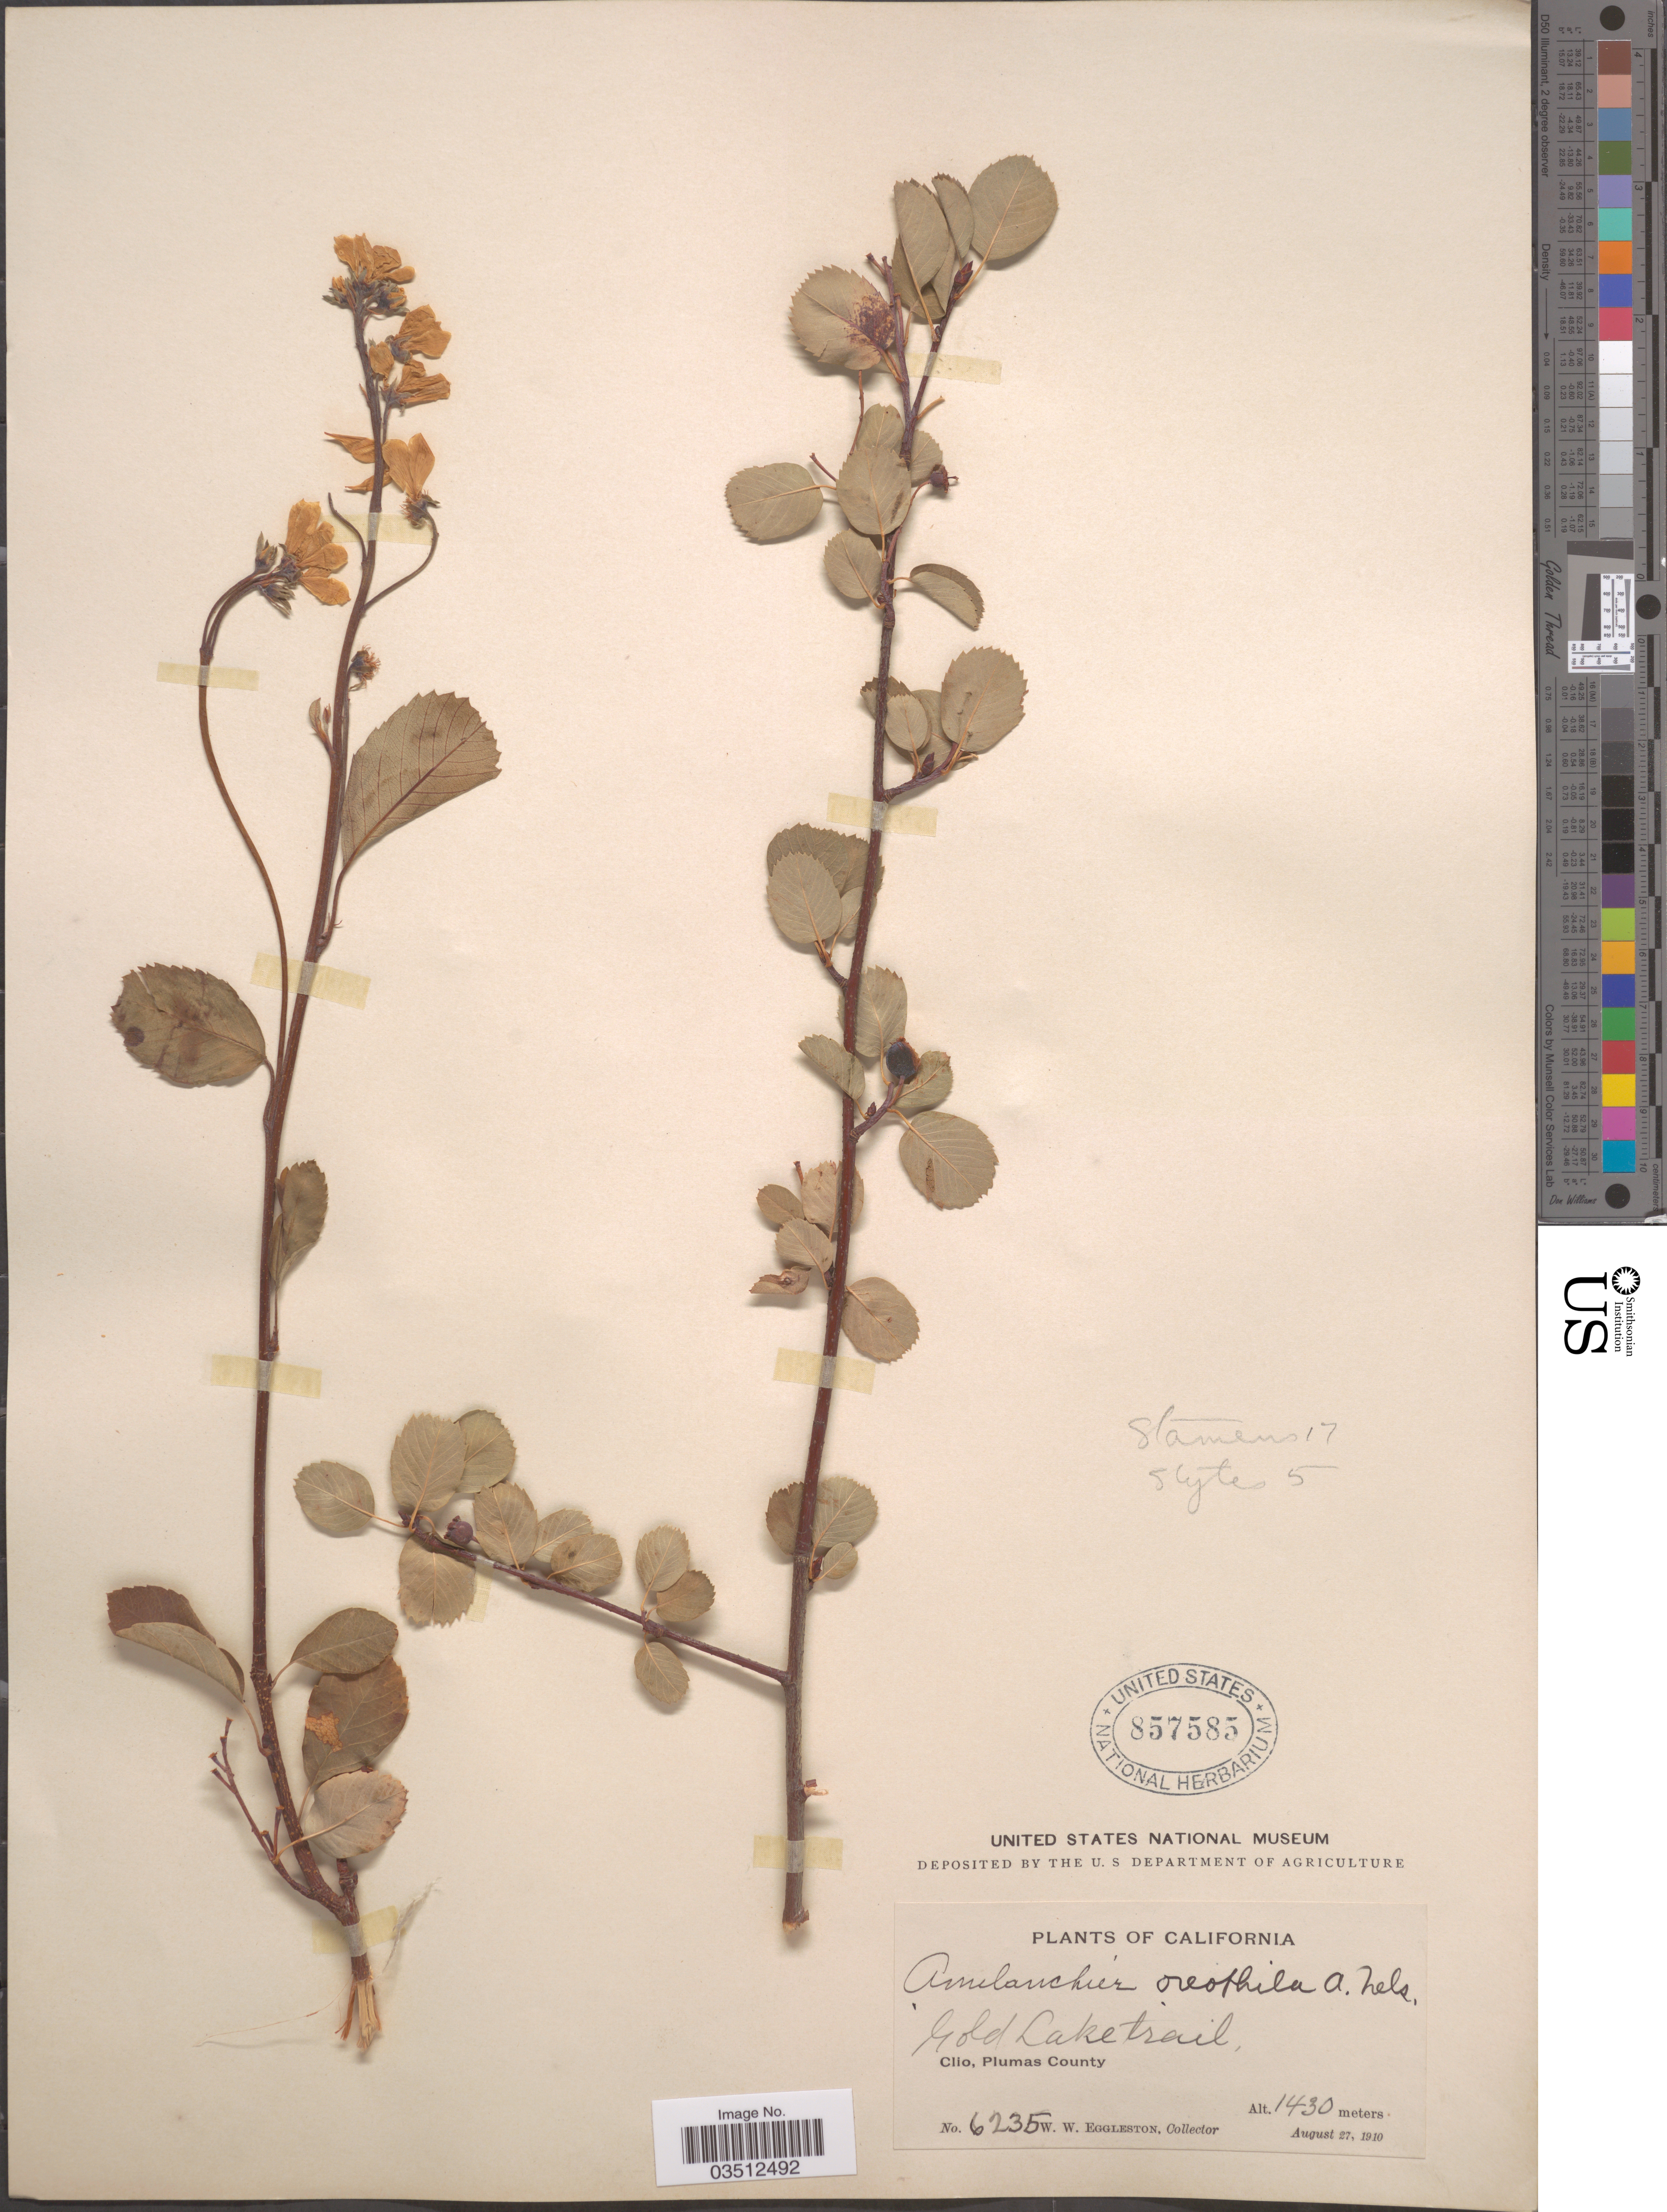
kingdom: Plantae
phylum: Tracheophyta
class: Magnoliopsida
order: Rosales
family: Rosaceae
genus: Amelanchier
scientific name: Amelanchier oreophila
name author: A. Nelson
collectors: W. W. Eggleston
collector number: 6235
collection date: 1910-08-27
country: United States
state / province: California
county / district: Plumas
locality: Gold Lake trail, Clio, Plumas County.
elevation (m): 1430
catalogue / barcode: US 857585